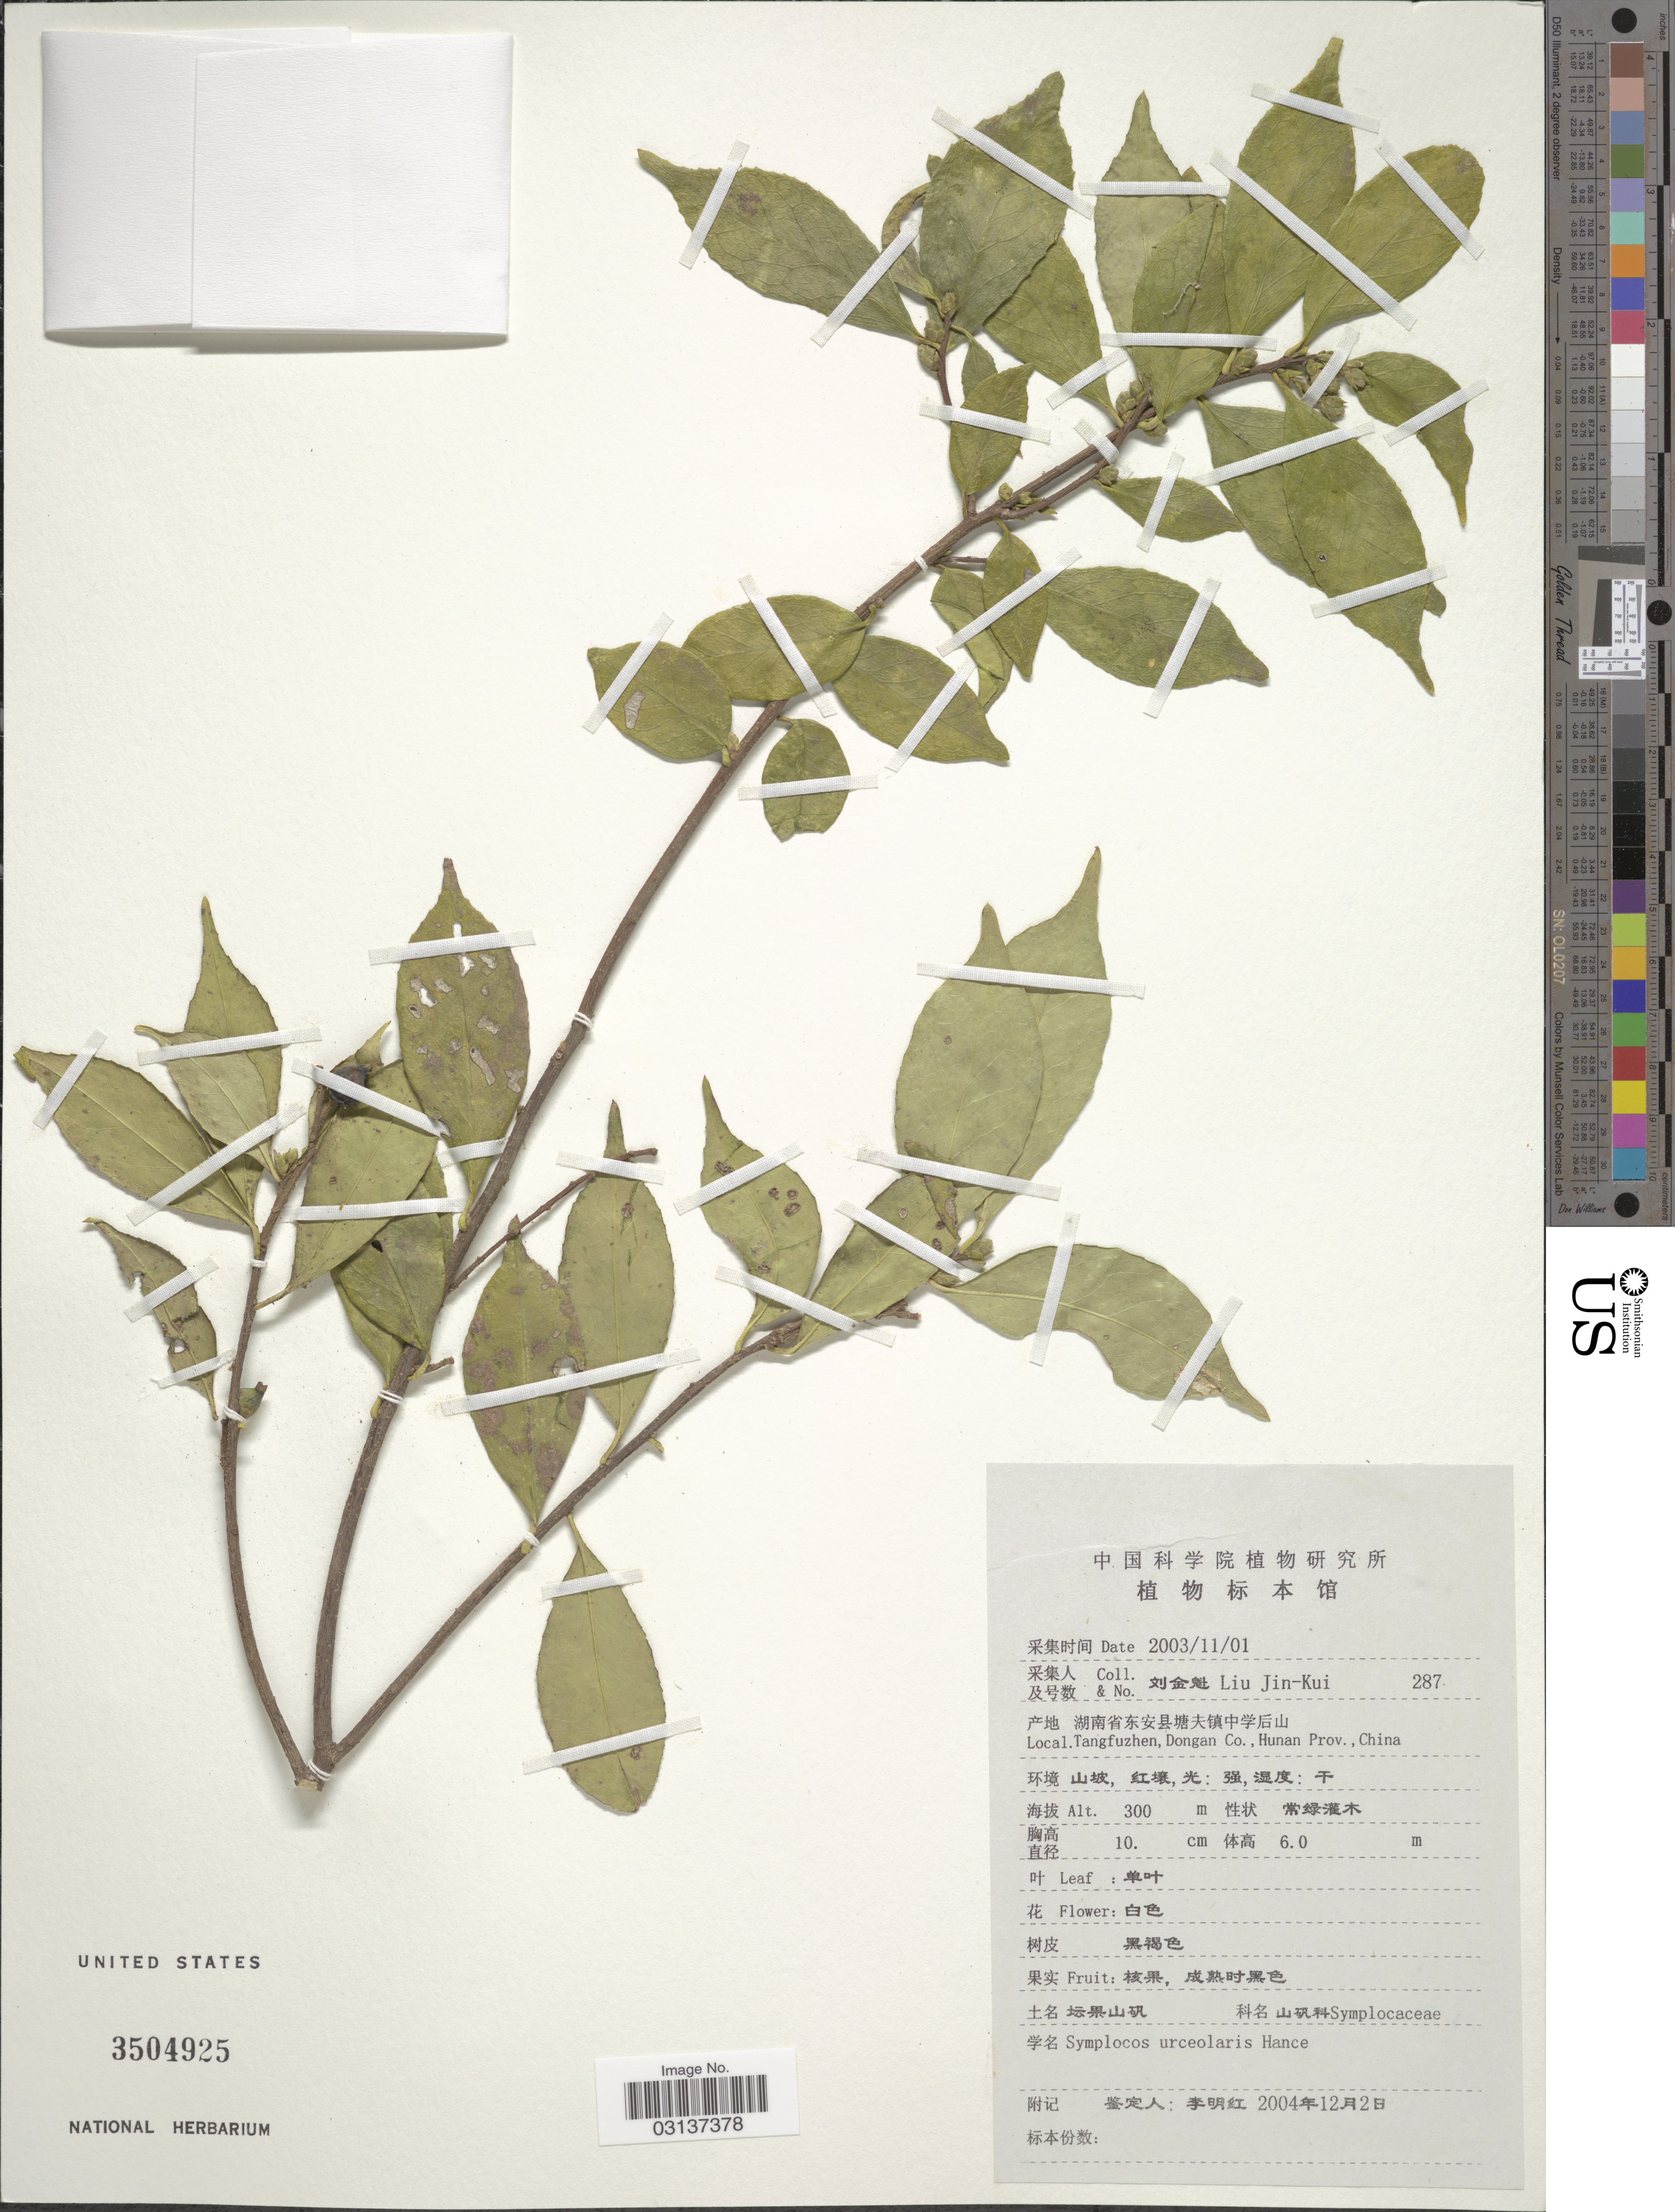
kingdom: Plantae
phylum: Tracheophyta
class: Magnoliopsida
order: Ericales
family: Symplocaceae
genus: Symplocos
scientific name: Symplocos urceolaris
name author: Hance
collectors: Liu Jin-Kui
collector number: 287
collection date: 2003-11-01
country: China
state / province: Hunan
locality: Tangfuzhen, Dongan Co.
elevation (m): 300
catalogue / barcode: US 3504925